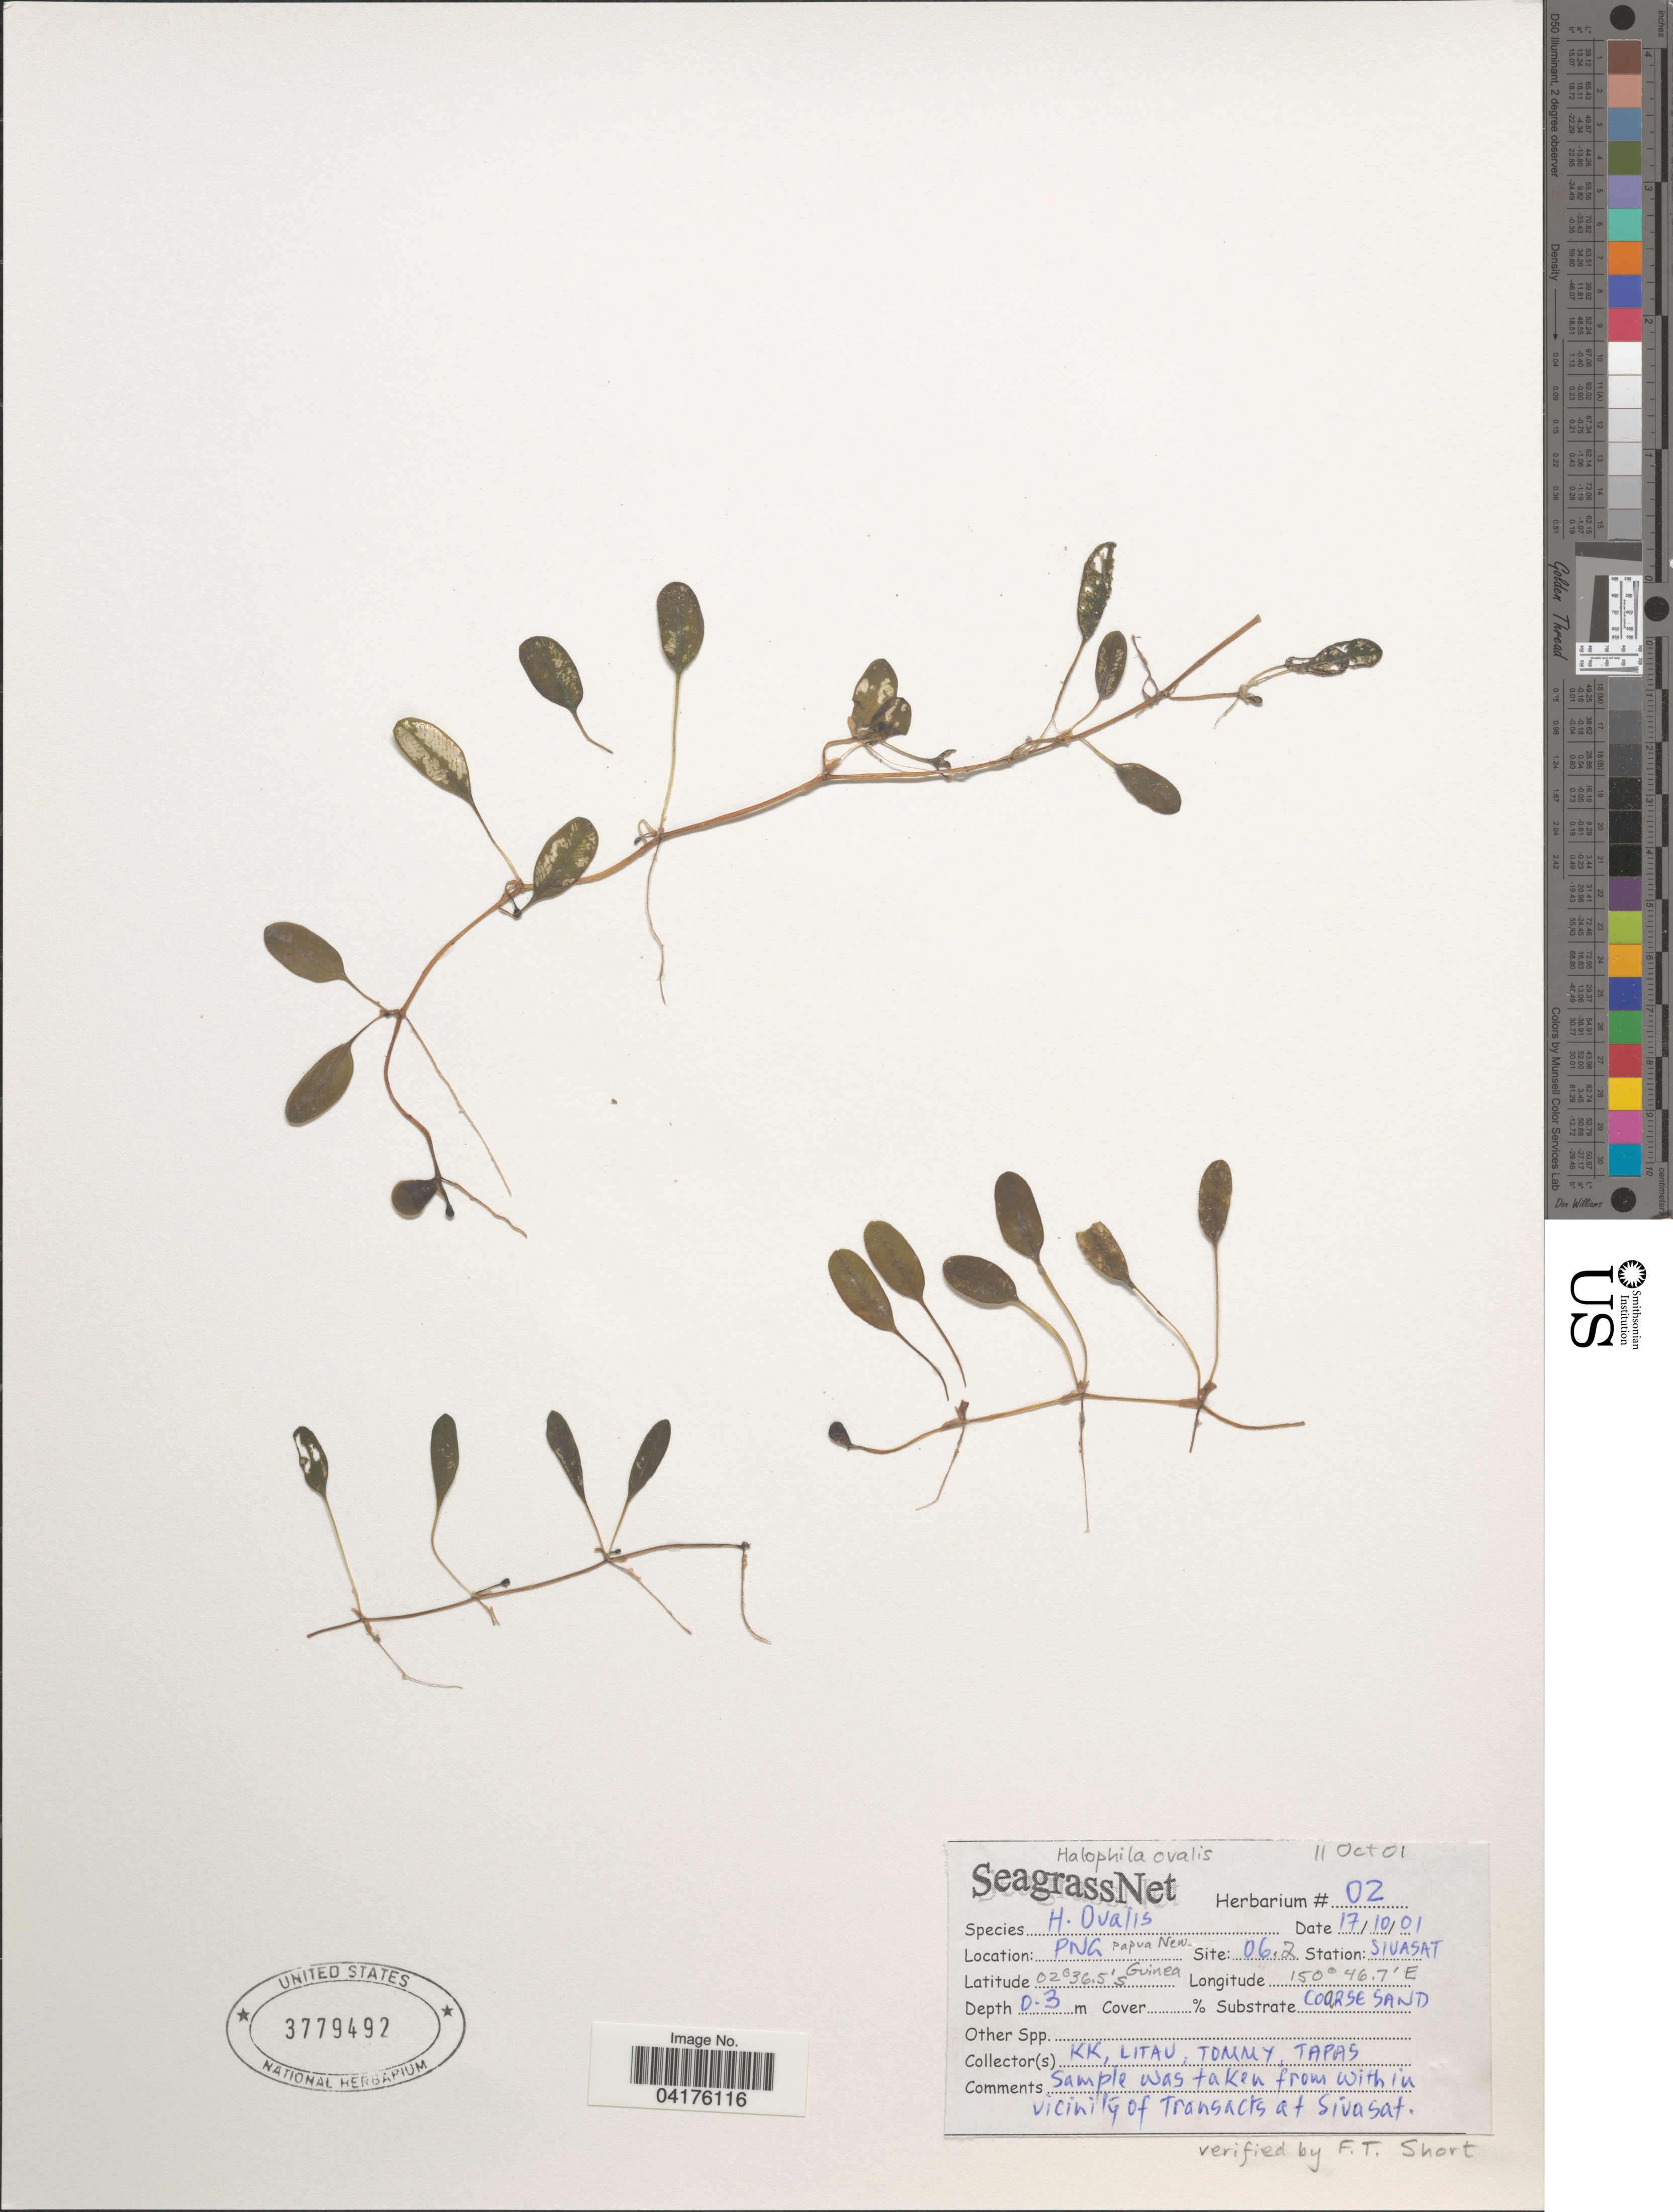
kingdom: Plantae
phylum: Tracheophyta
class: Liliopsida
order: Alismatales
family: Hydrocharitaceae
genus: Halophila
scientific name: Halophila ovalis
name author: (R. Br.) Hook. f.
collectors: K. K., Litau, Tommy & Tapas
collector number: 02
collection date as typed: Transcribed d/m/y: 17/10/1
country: Papua New Guinea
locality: Site: 06.2. Station: Sivasat. Within vicinity of transects at Sivasat.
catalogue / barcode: US 3779492